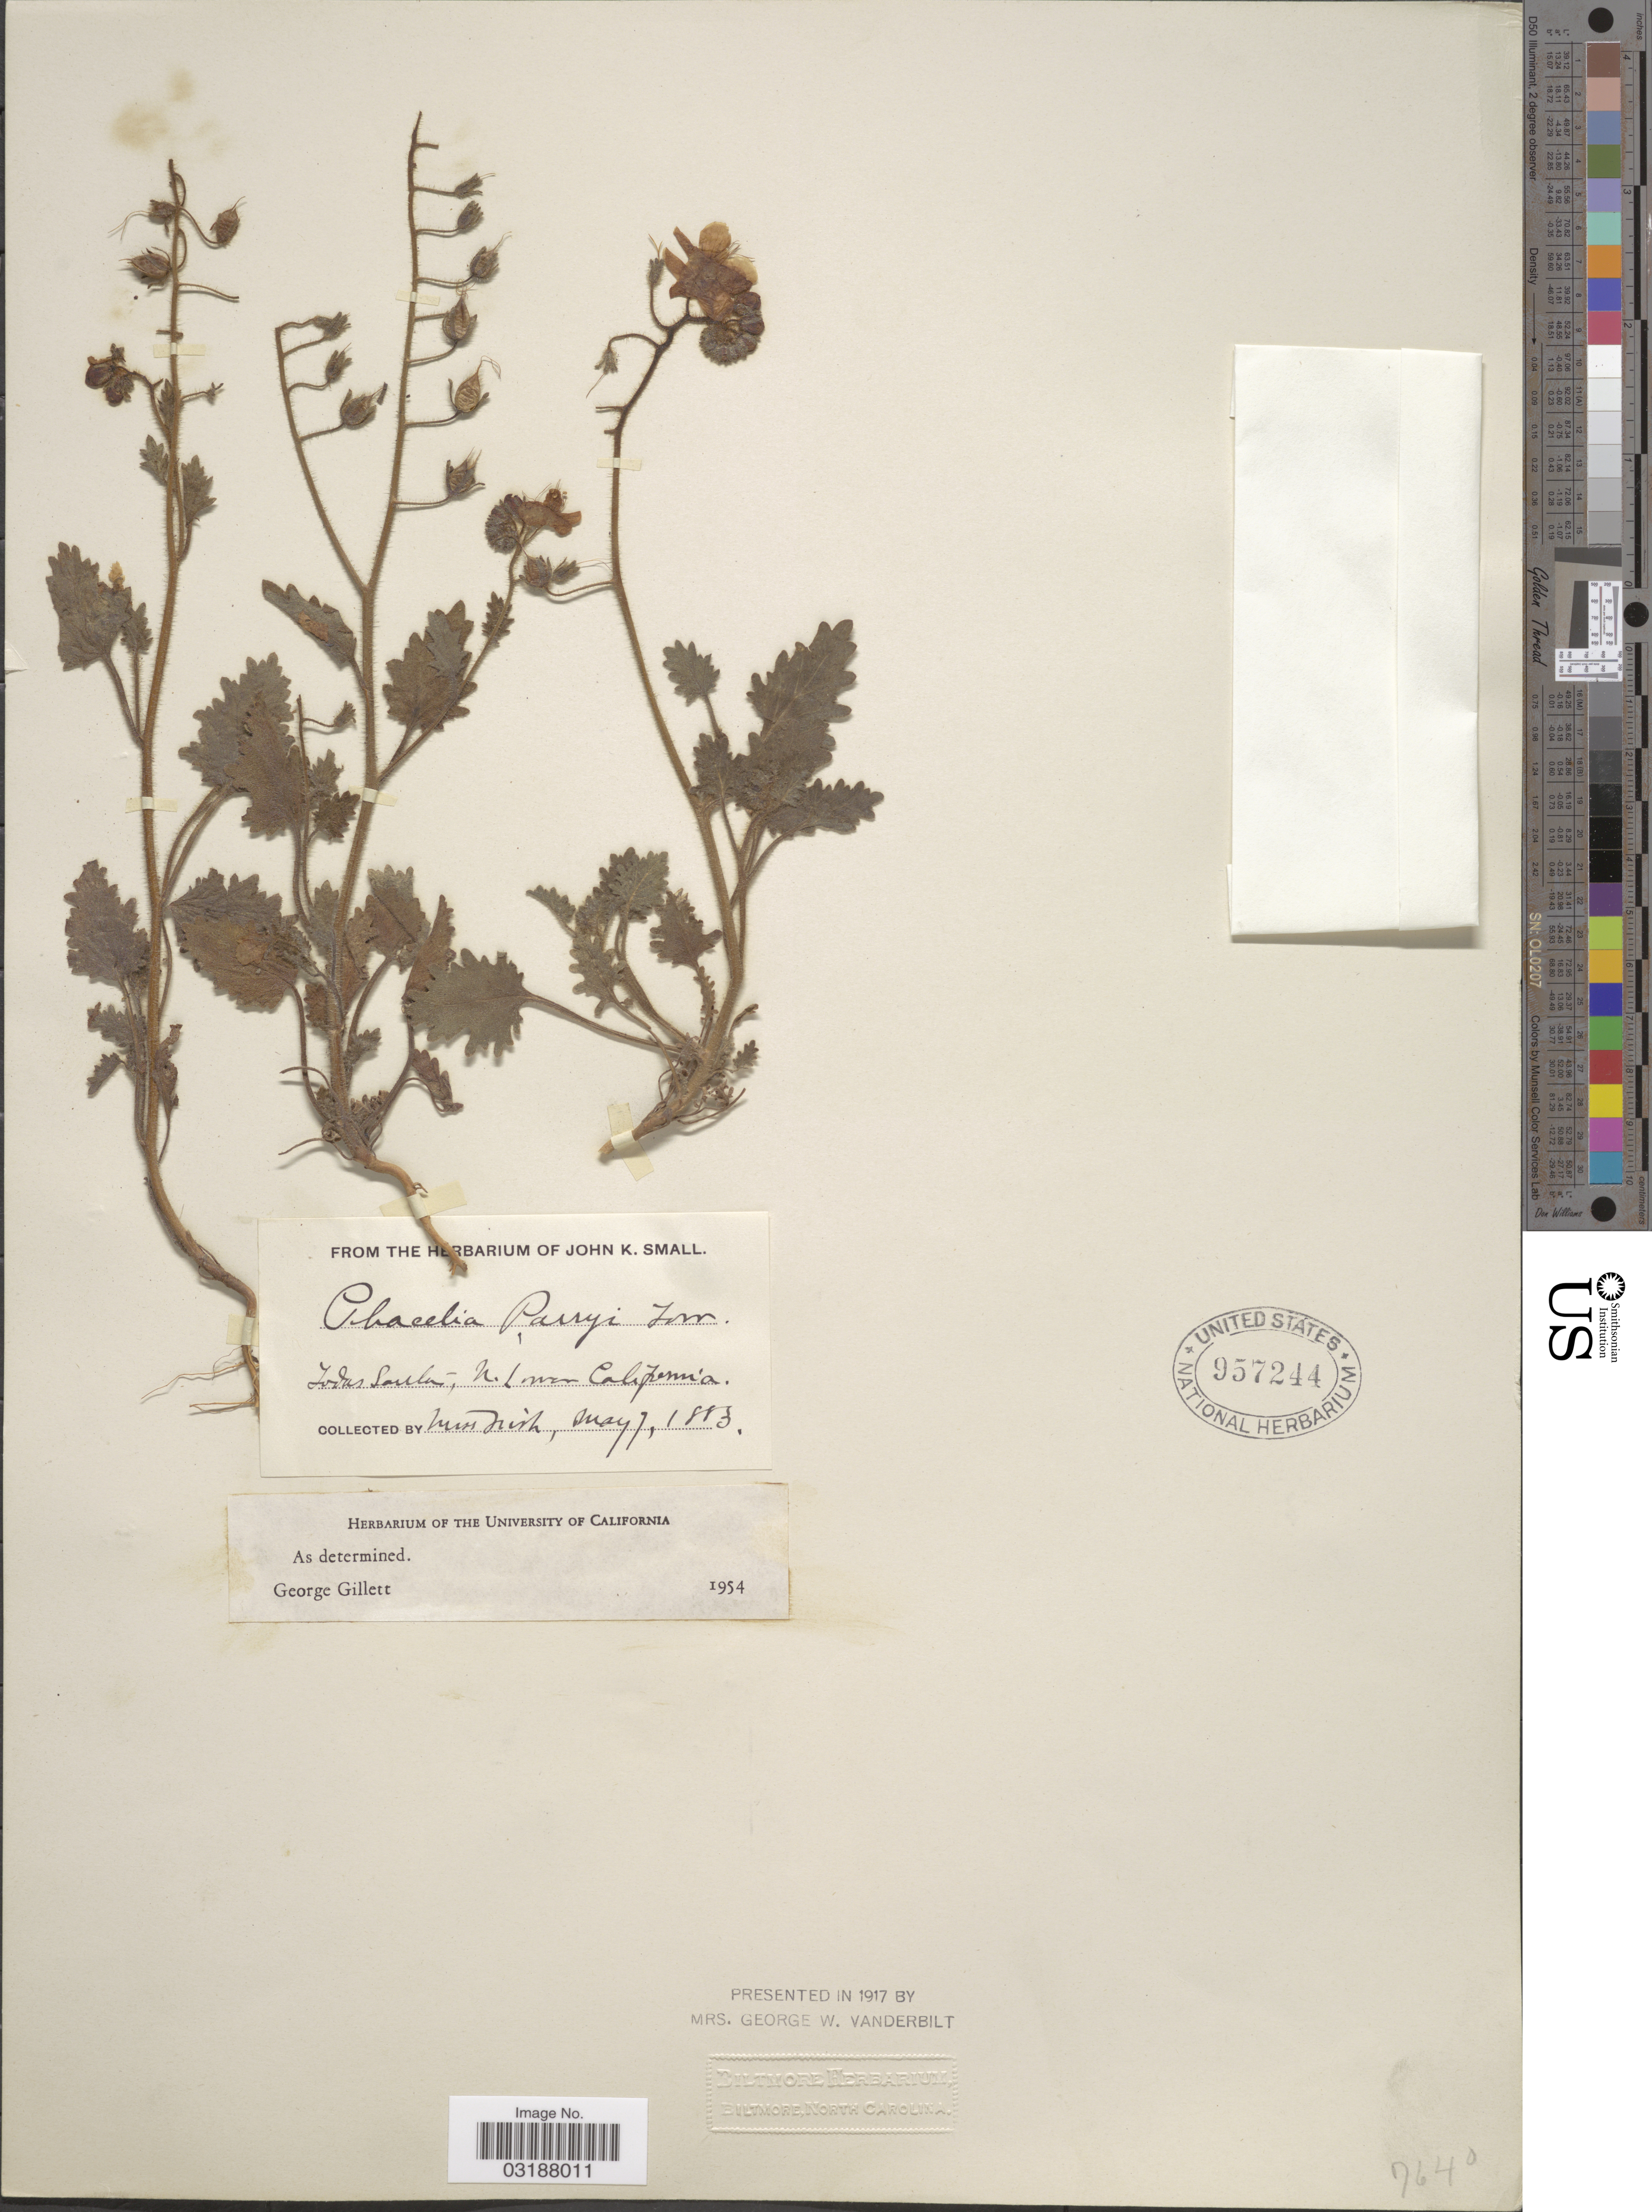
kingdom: Plantae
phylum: Tracheophyta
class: Magnoliopsida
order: Boraginales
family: Hydrophyllaceae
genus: Phacelia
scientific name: Phacelia parryi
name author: Torr. in Emory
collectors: Fish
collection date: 1883-05-07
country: Mexico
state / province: Baja California Sur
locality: Todos Santos. N. Lower California.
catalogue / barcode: US 957244